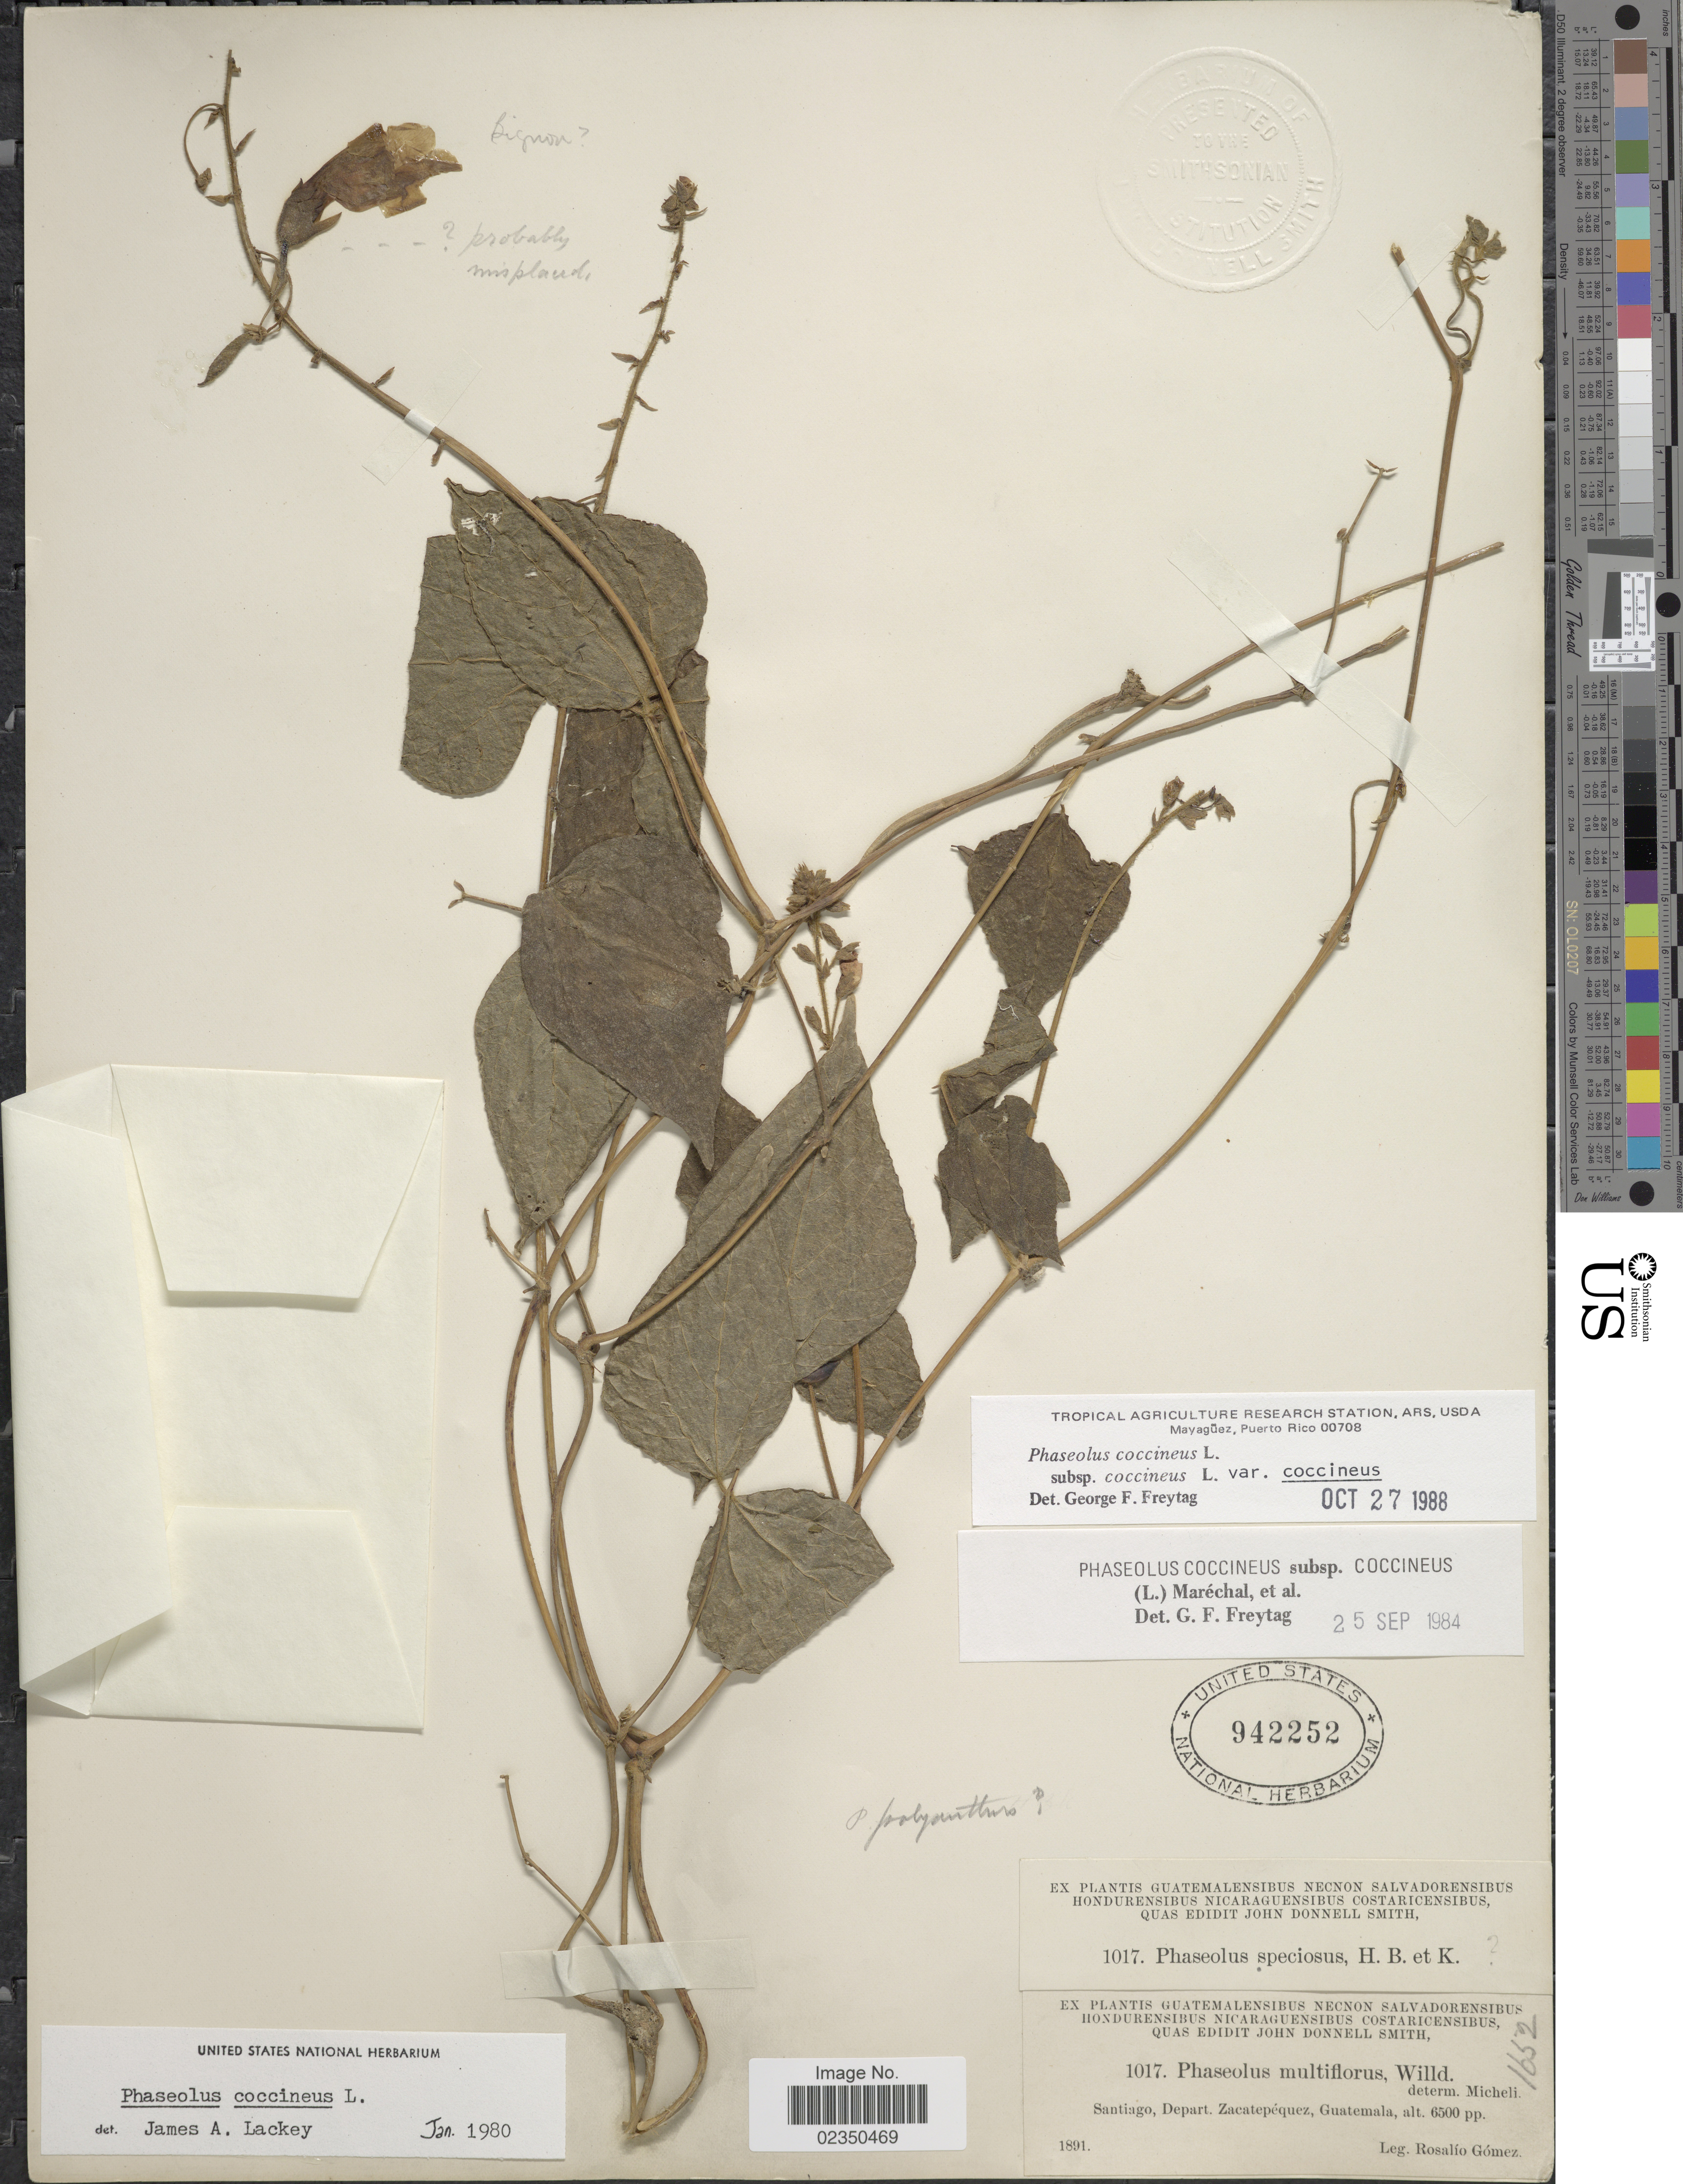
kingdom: Plantae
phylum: Tracheophyta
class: Magnoliopsida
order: Fabales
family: Fabaceae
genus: Phaseolus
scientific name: Phaseolus coccineus var. coccineus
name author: L.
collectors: R. Gómez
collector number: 1017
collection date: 1891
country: Guatemala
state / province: Sacatepéquez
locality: Santiago, Depart. Zacatepequez.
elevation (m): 1981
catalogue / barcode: US 942252